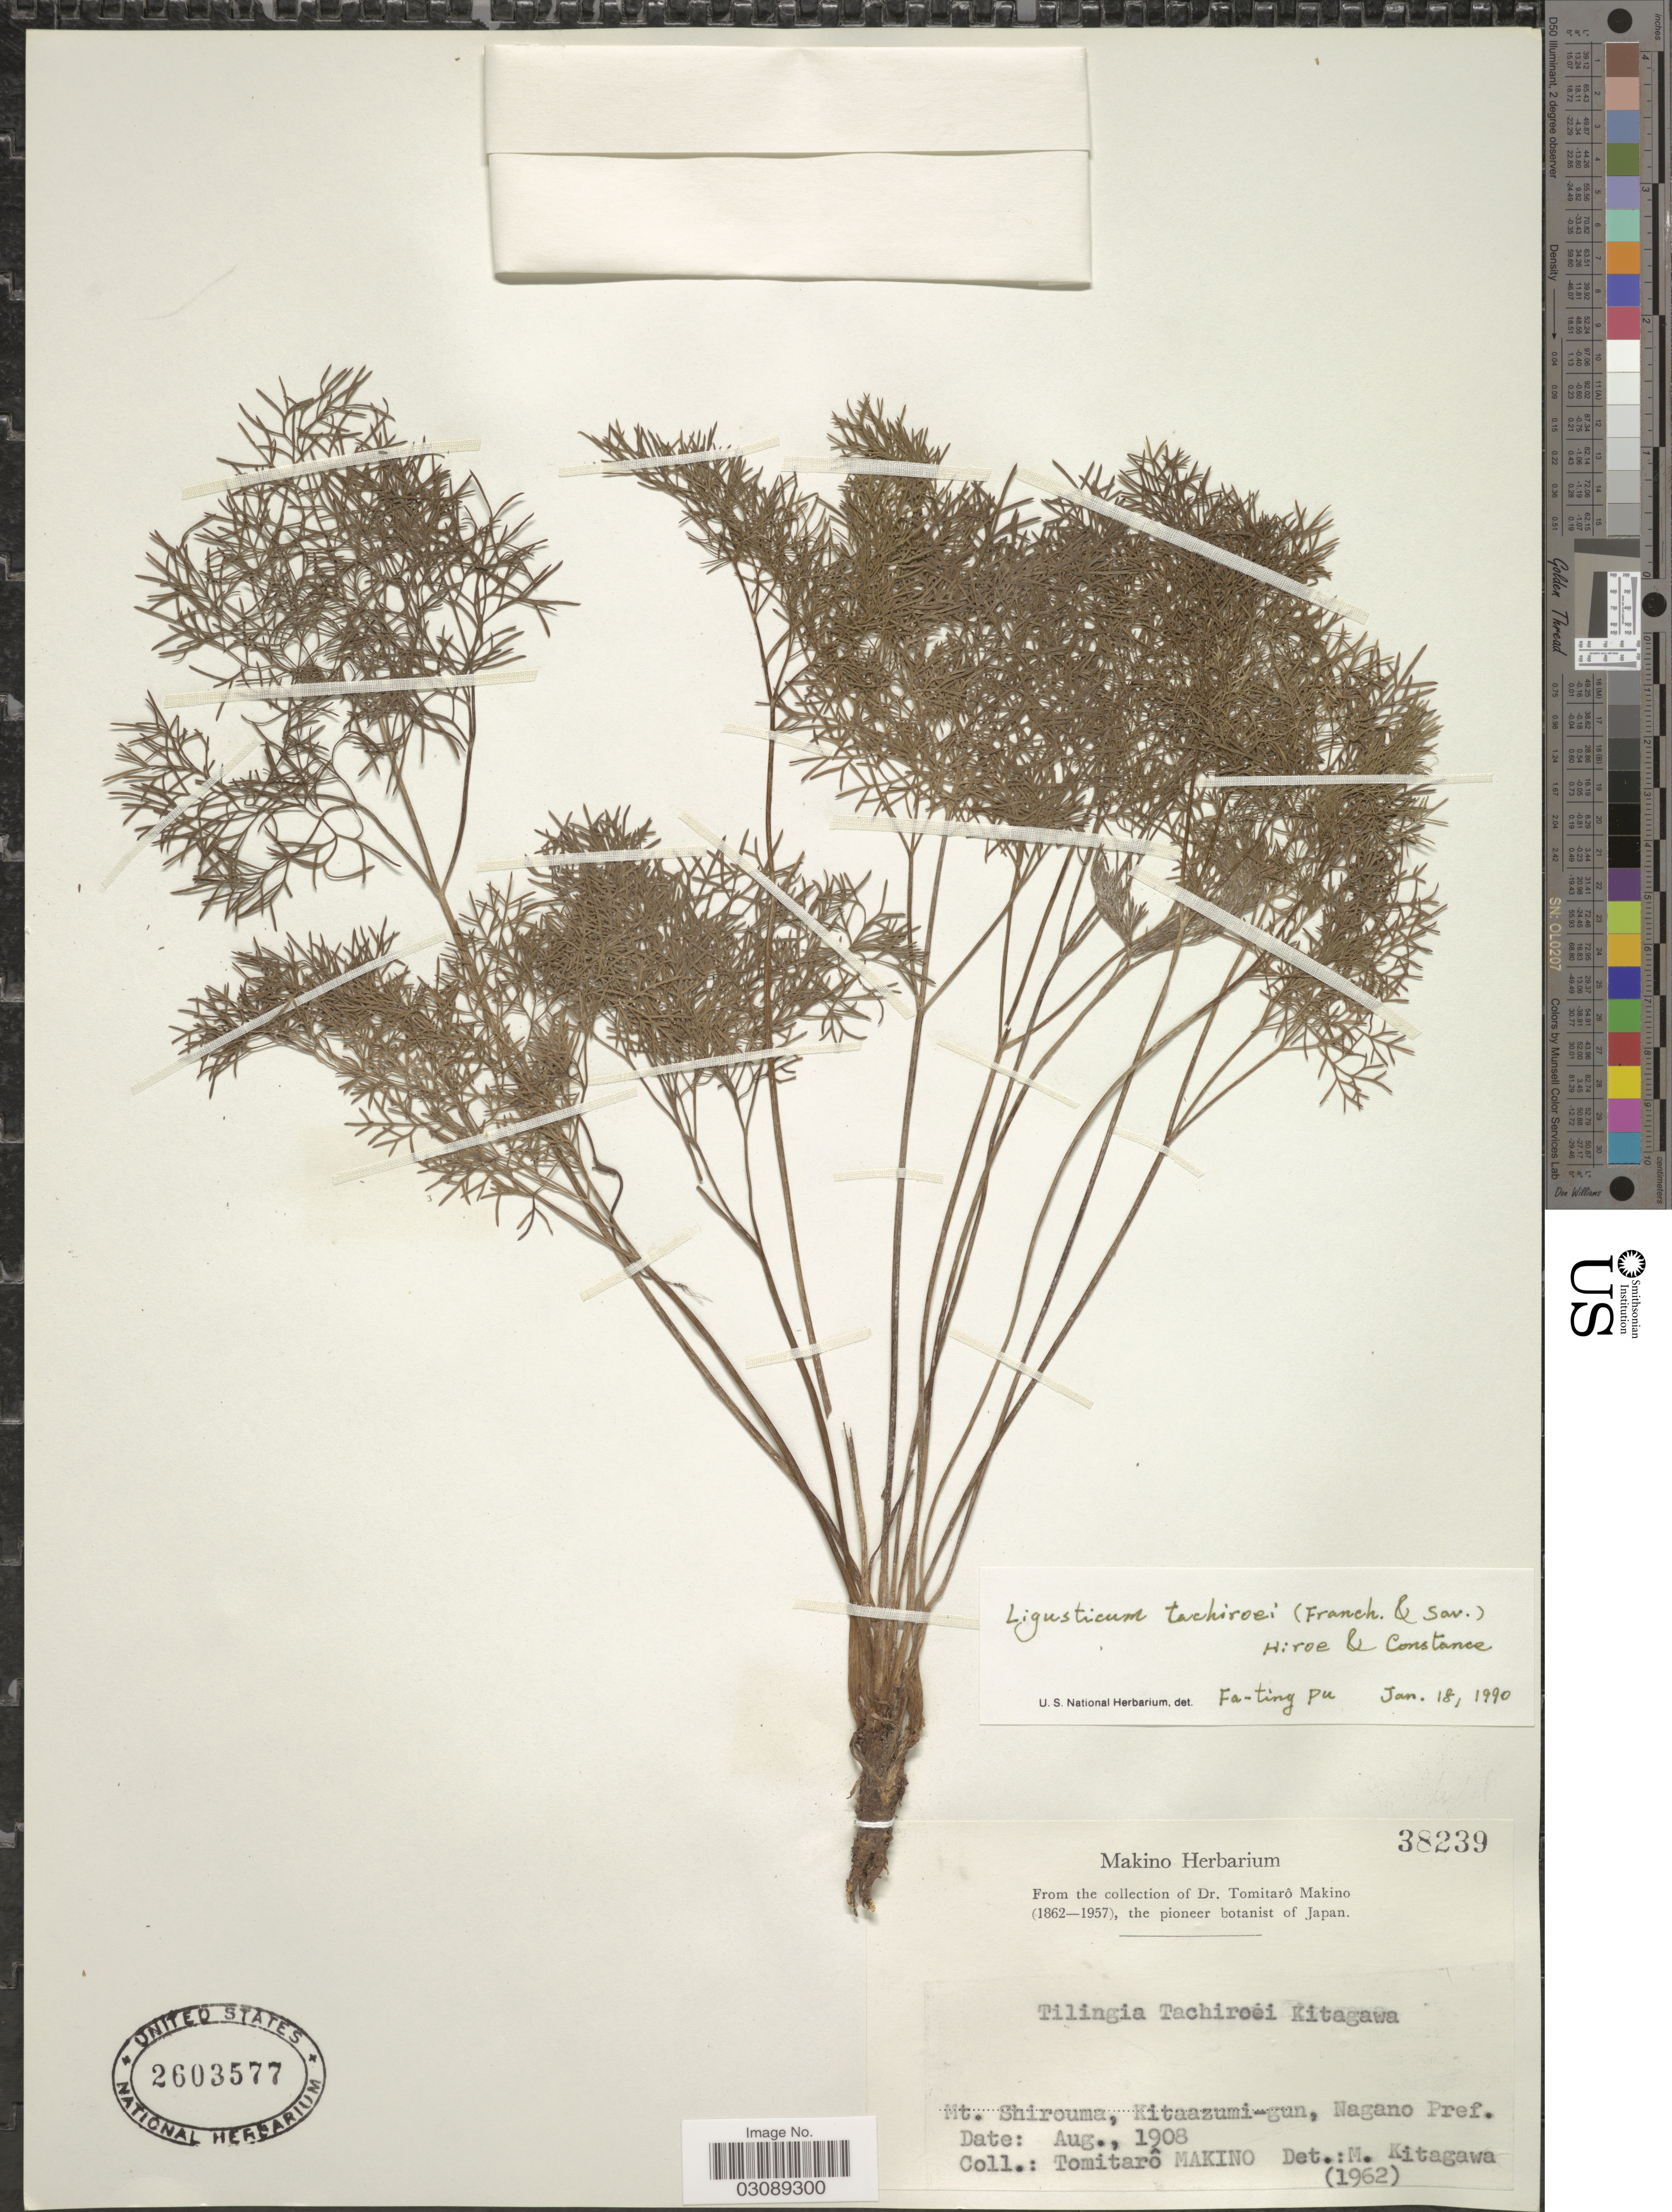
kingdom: Plantae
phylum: Tracheophyta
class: Magnoliopsida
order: Apiales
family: Apiaceae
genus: Ligusticum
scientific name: Ligusticum tachiroei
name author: (Franch. & Sav.) M.Hiroe & Constance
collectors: T. Makino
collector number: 38239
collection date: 1908-08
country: Japan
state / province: Nagano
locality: Mt. Shirouma, Kitaazumi-gun, Nagano Pref.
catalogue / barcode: US 2603577